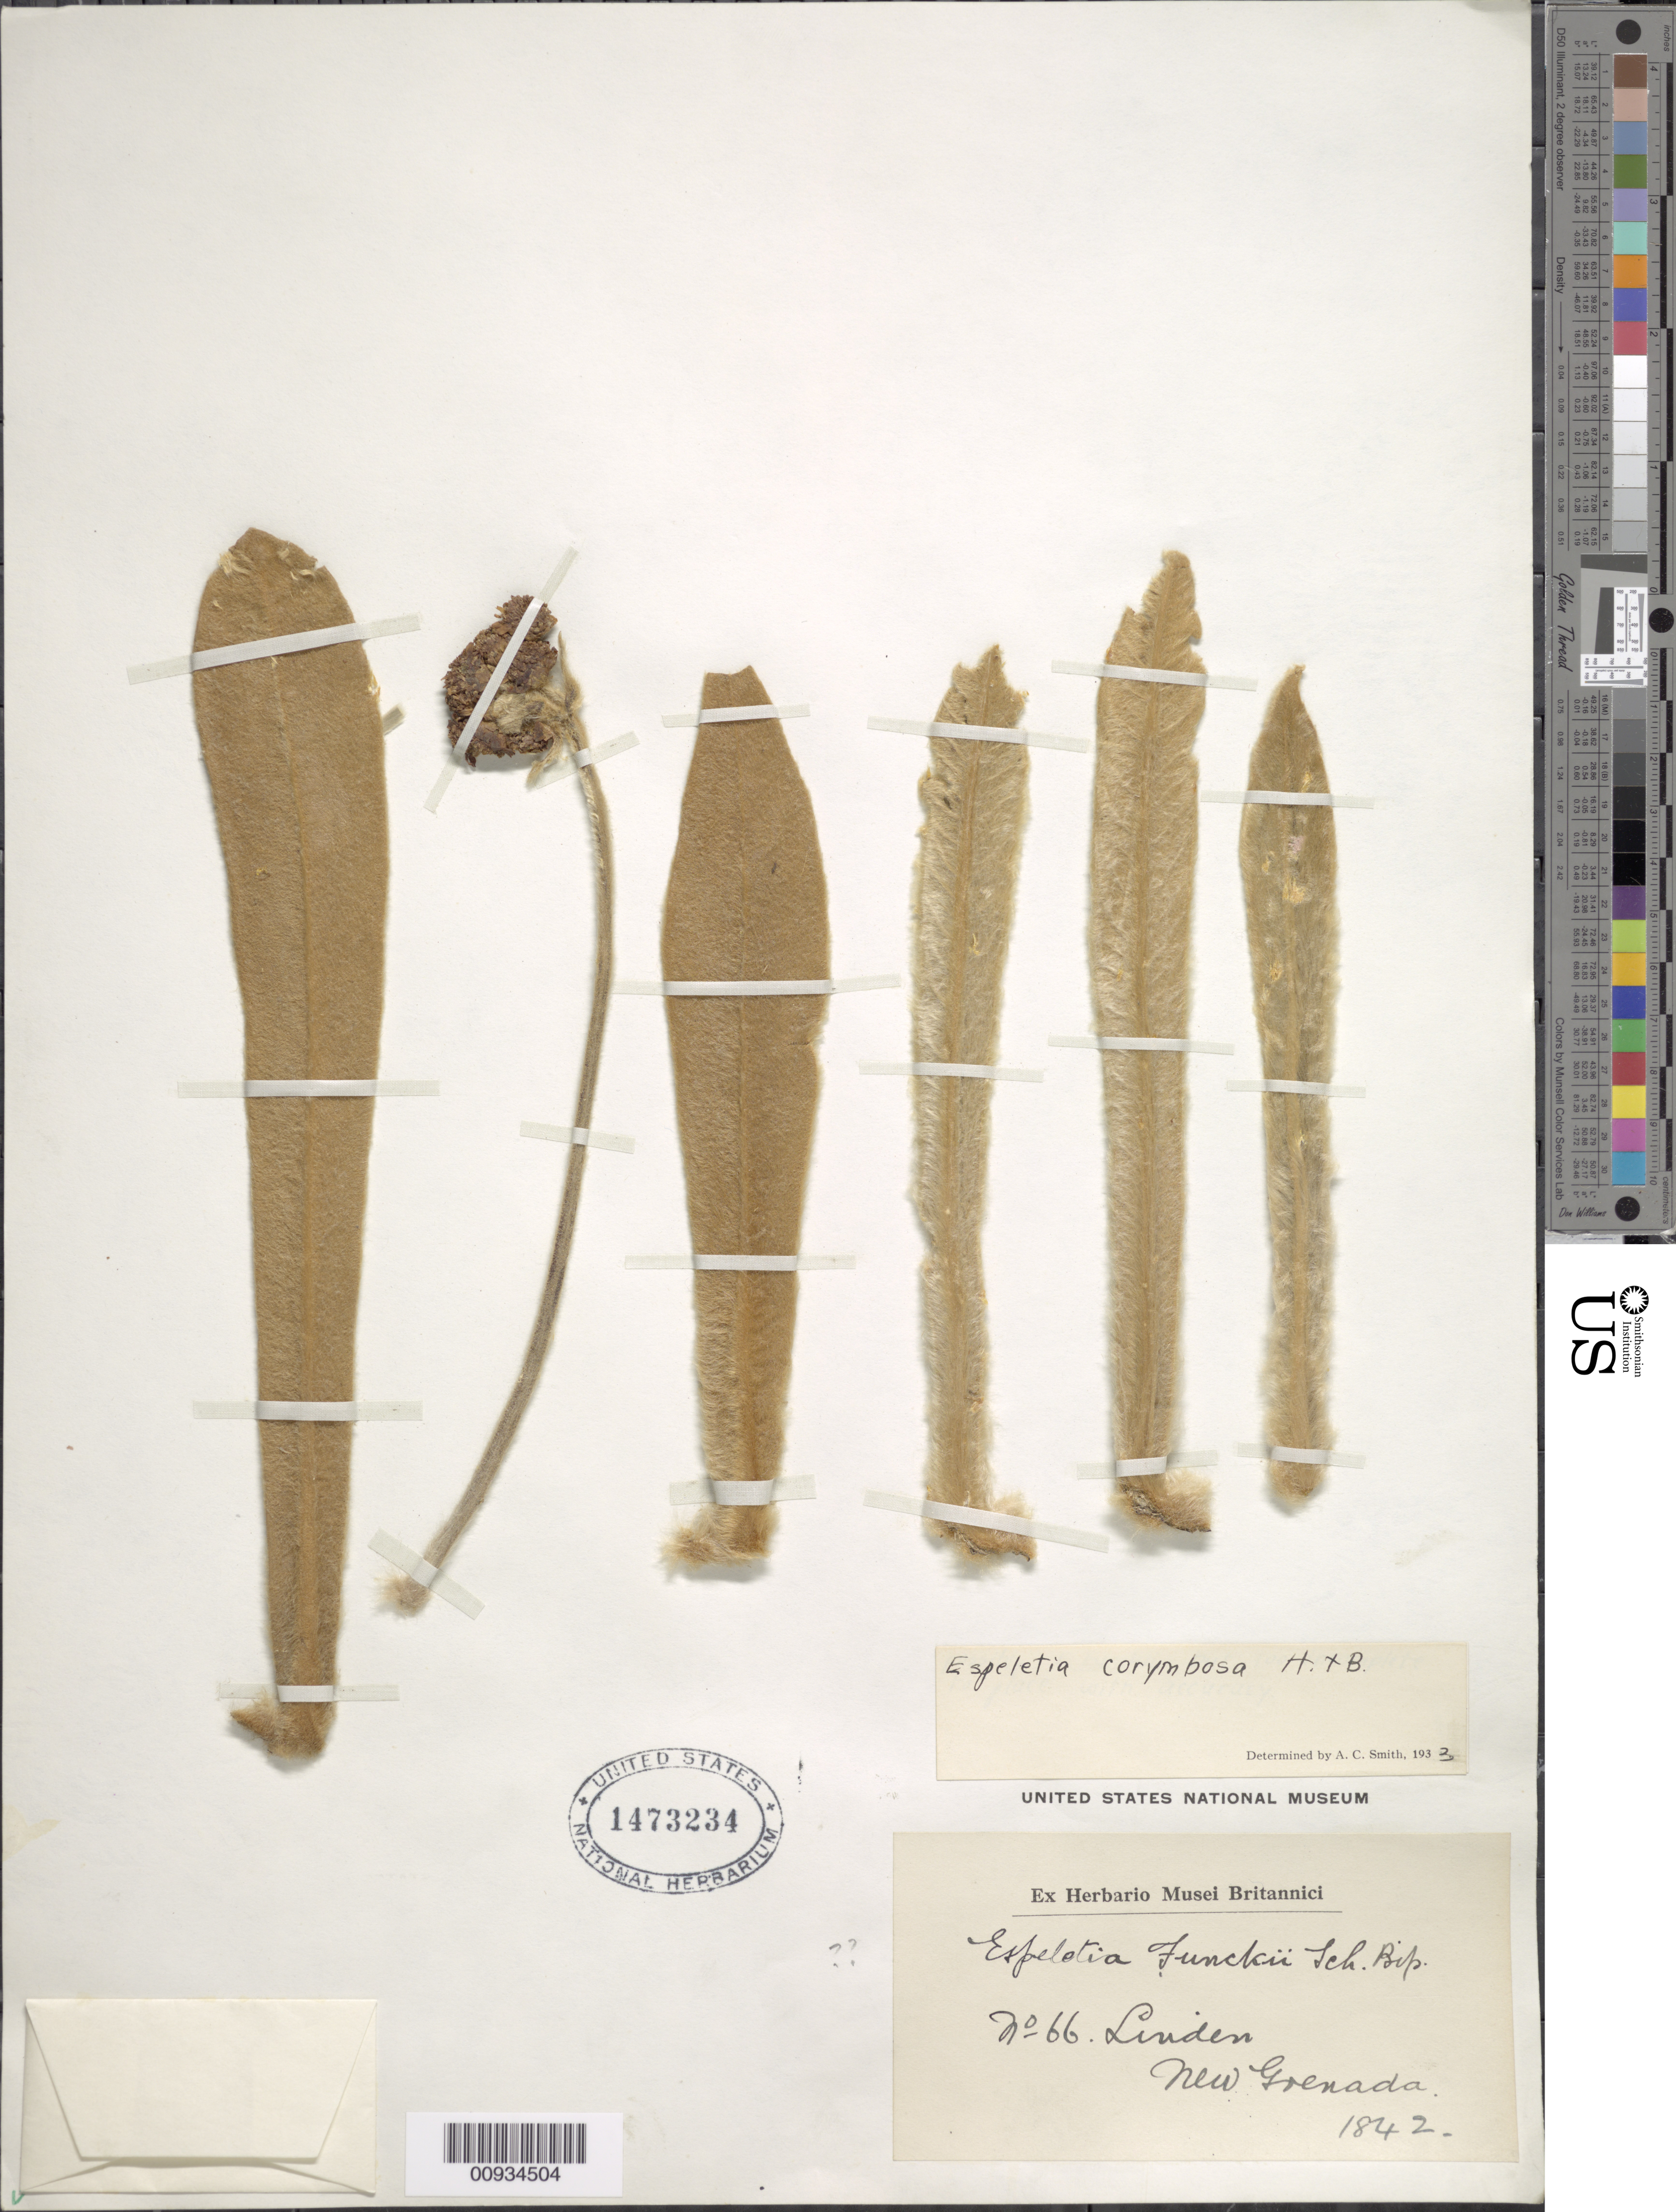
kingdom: Plantae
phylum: Tracheophyta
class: Magnoliopsida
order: Asterales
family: Asteraceae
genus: Espeletiopsis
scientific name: Espeletiopsis corymbosa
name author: (Humb. & Bonpl.) Cuatrec.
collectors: L. Linden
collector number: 66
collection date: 1842-12-31/1844-01-01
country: Colombia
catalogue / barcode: US 1473234